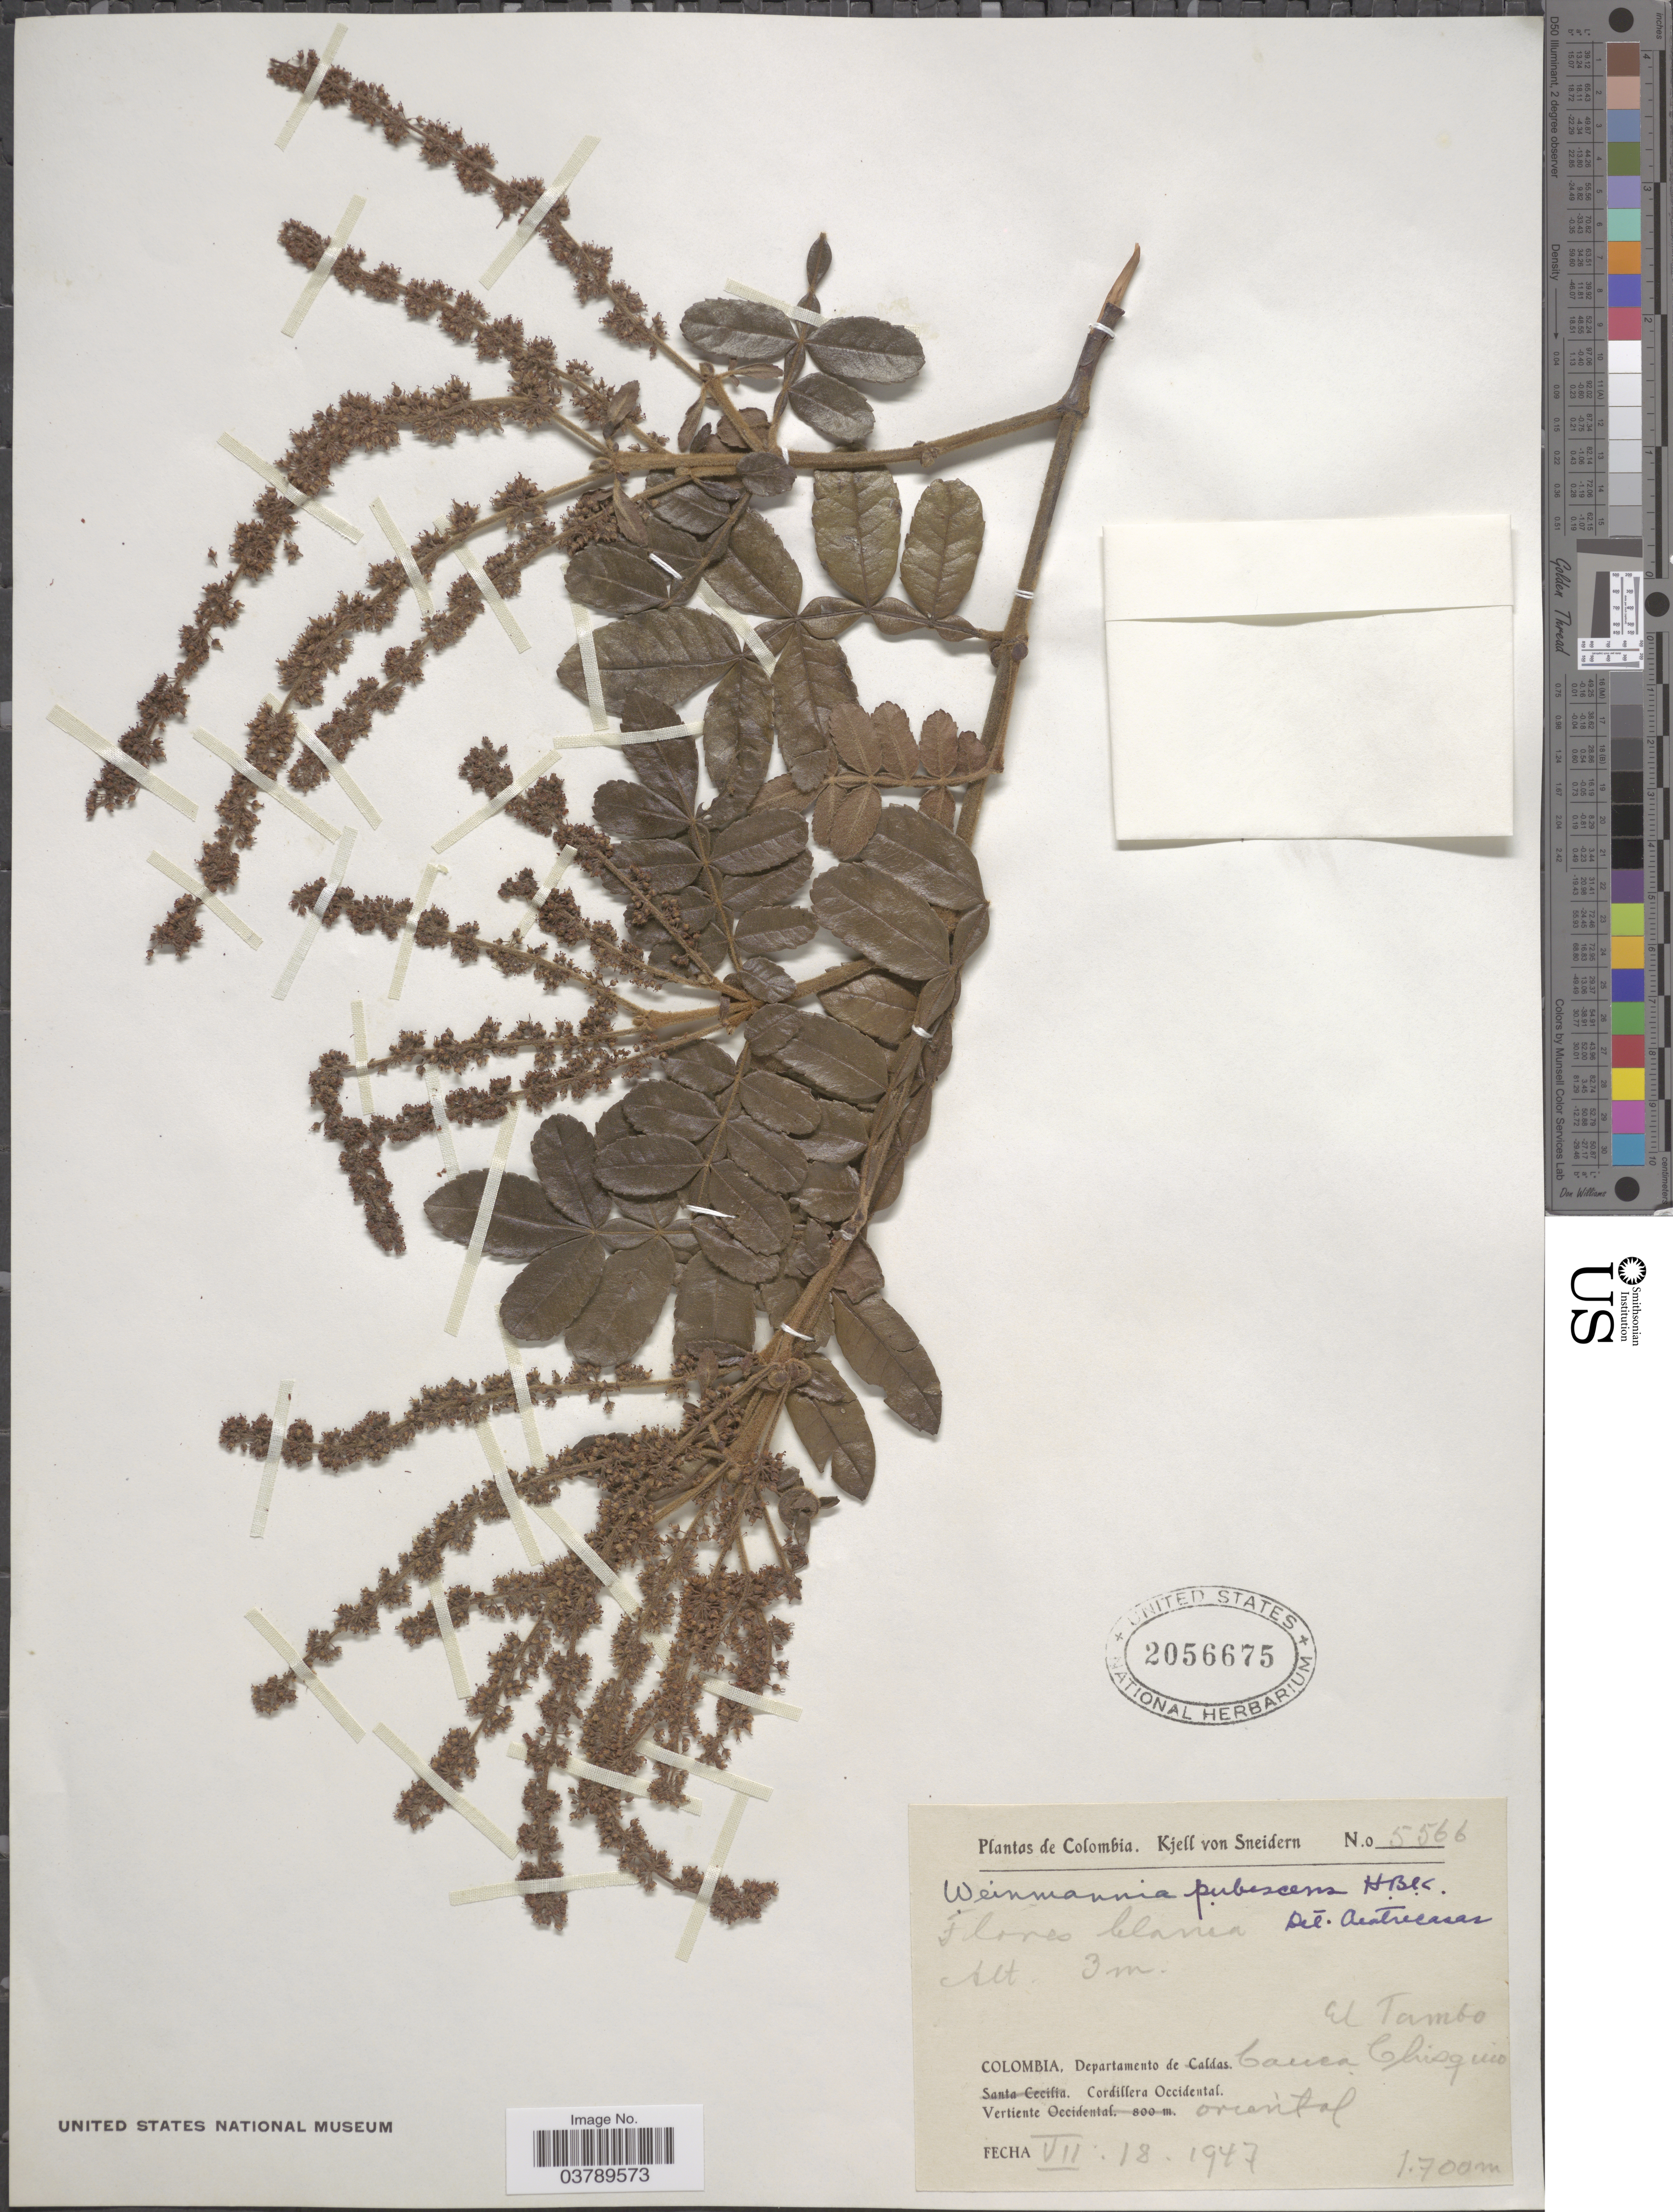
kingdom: Plantae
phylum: Tracheophyta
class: Magnoliopsida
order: Oxalidales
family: Cunoniaceae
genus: Weinmannia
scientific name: Weinmannia pubescens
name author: Kunth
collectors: K. von Sneidern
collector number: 5566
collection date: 1947-07-18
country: Colombia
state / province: Cauca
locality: Departamento de Cauca, Chisquio. Cordillera Occidental. Vertiente oriental.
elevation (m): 1700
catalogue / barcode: US 2056675